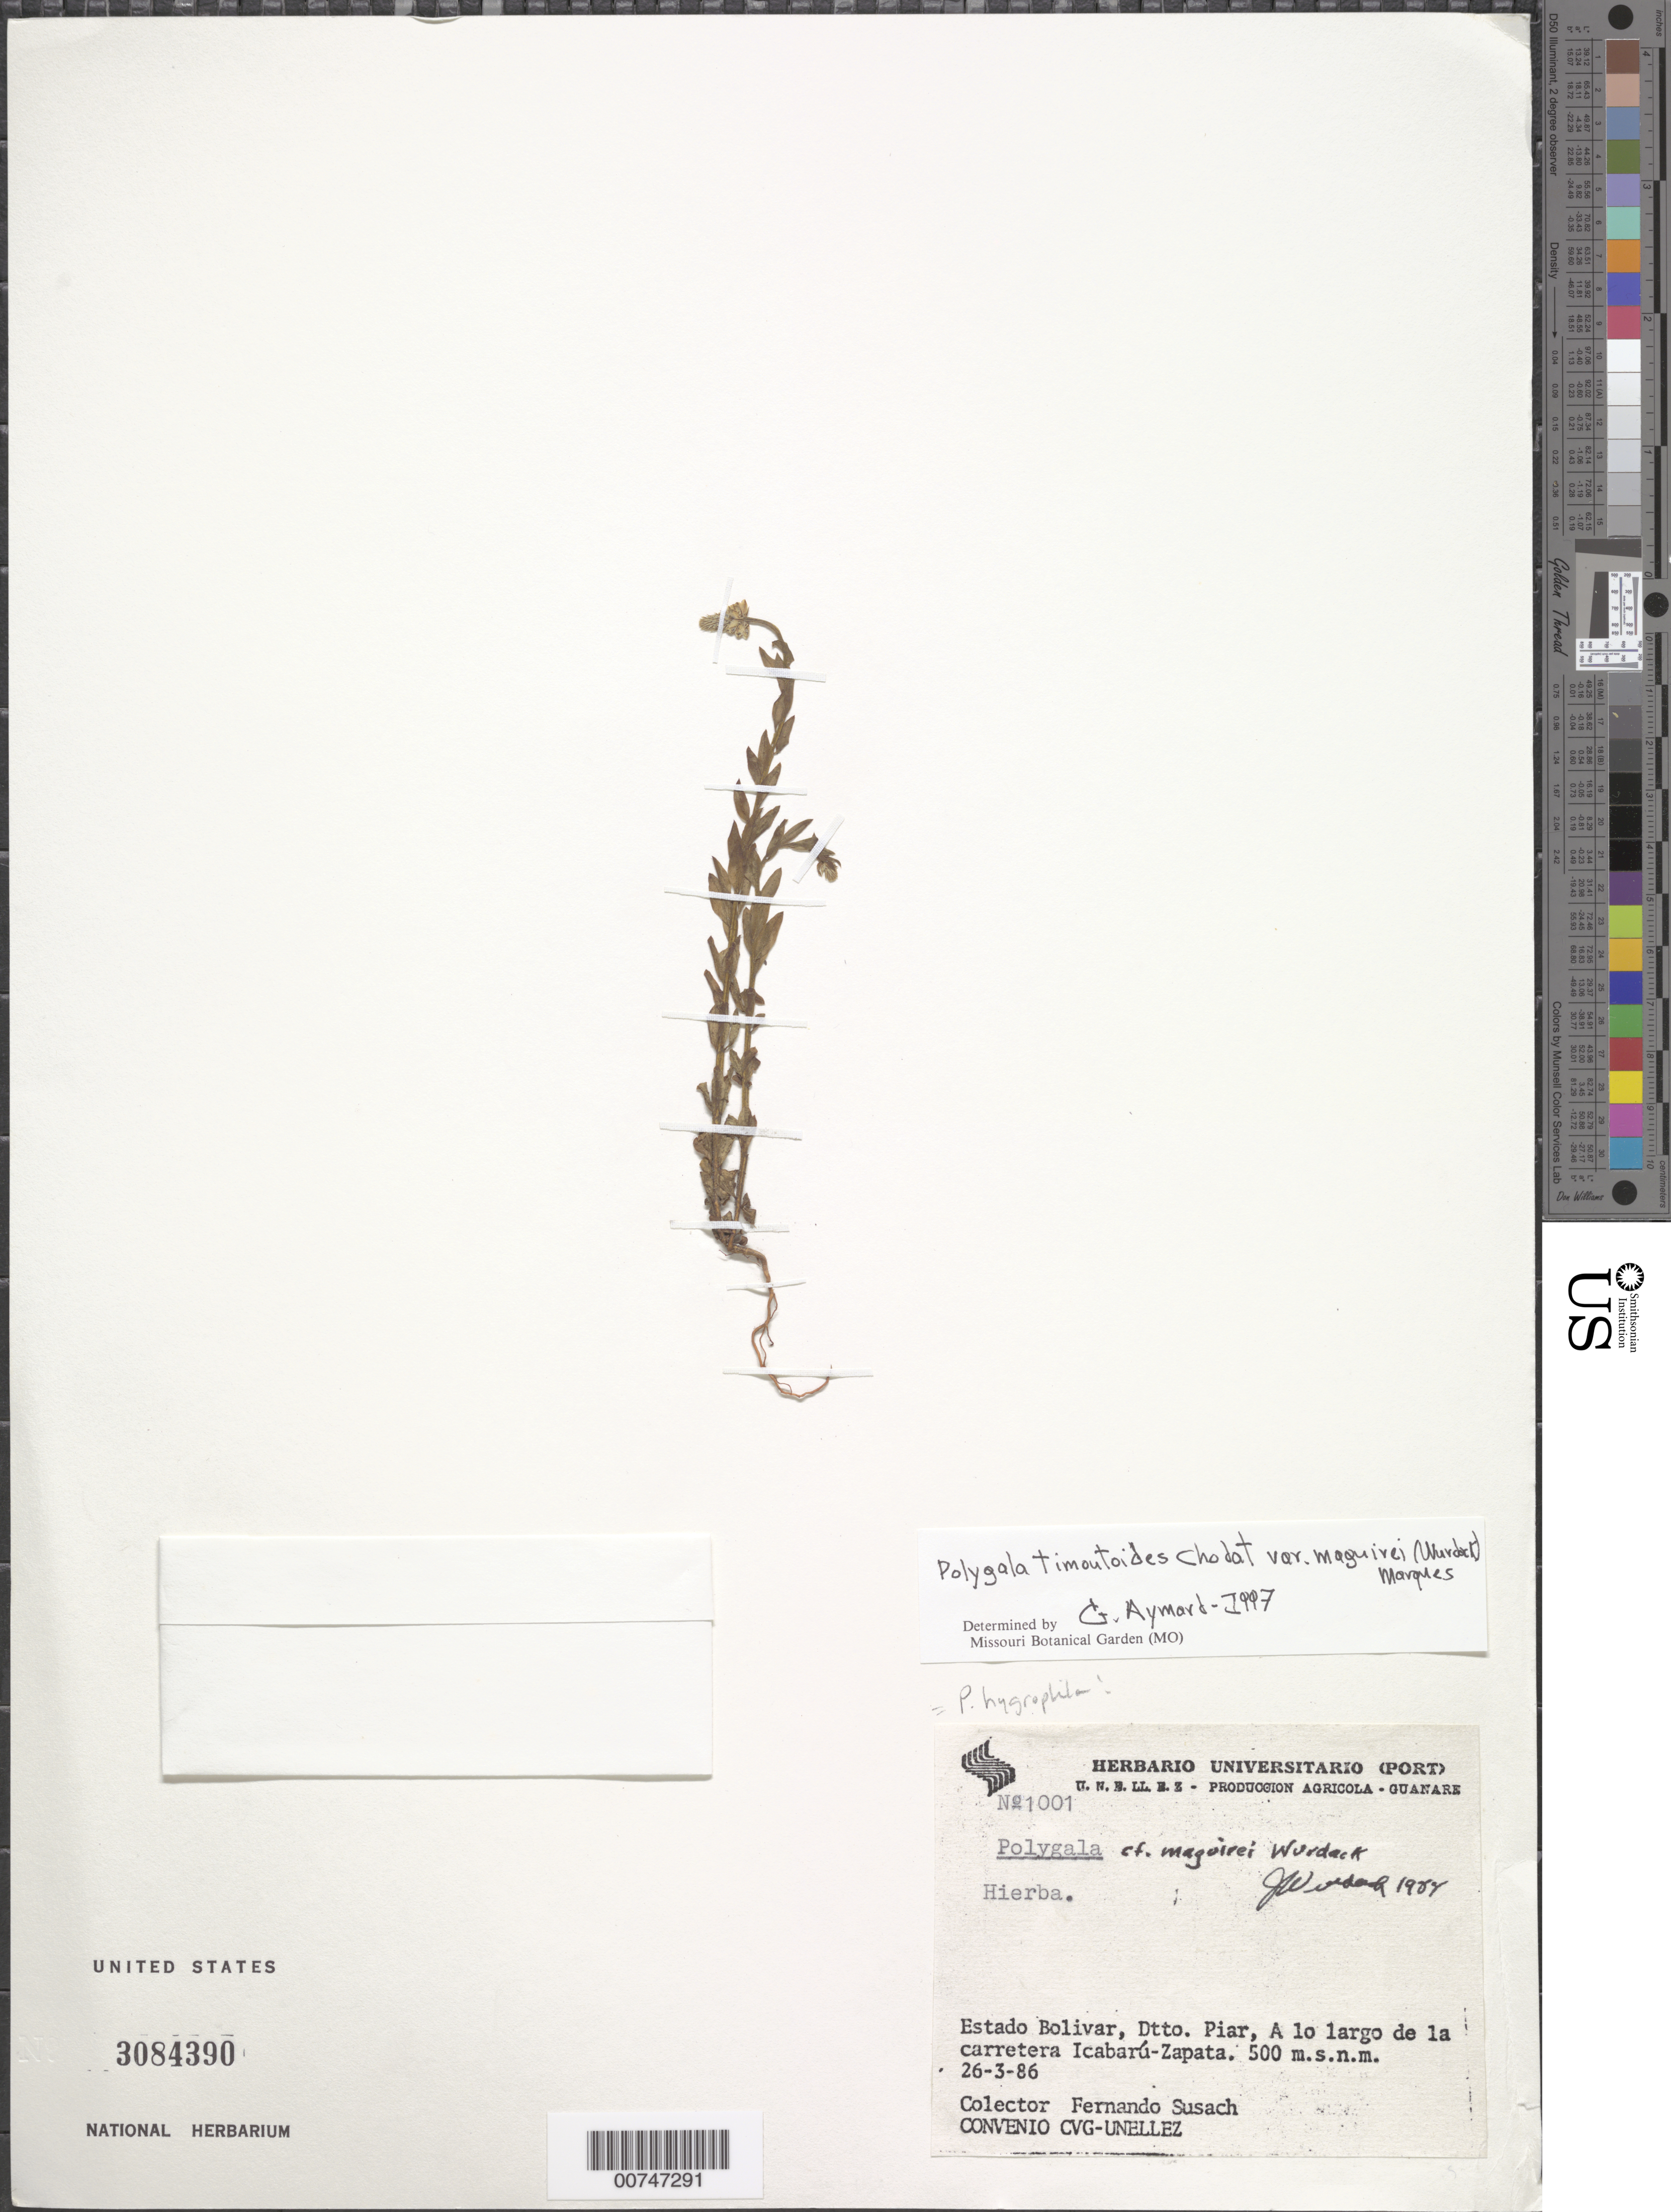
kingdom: Plantae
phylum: Tracheophyta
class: Magnoliopsida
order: Fabales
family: Polygalaceae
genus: Polygala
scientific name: Polygala hygrophila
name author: Kunth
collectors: F. Susach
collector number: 1001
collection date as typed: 26-Mar-86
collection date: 1986-03-26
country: Venezuela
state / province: Bolívar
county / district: Piar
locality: Icabaru, road to Zapata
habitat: Roadside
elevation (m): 500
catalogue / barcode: US 3084390